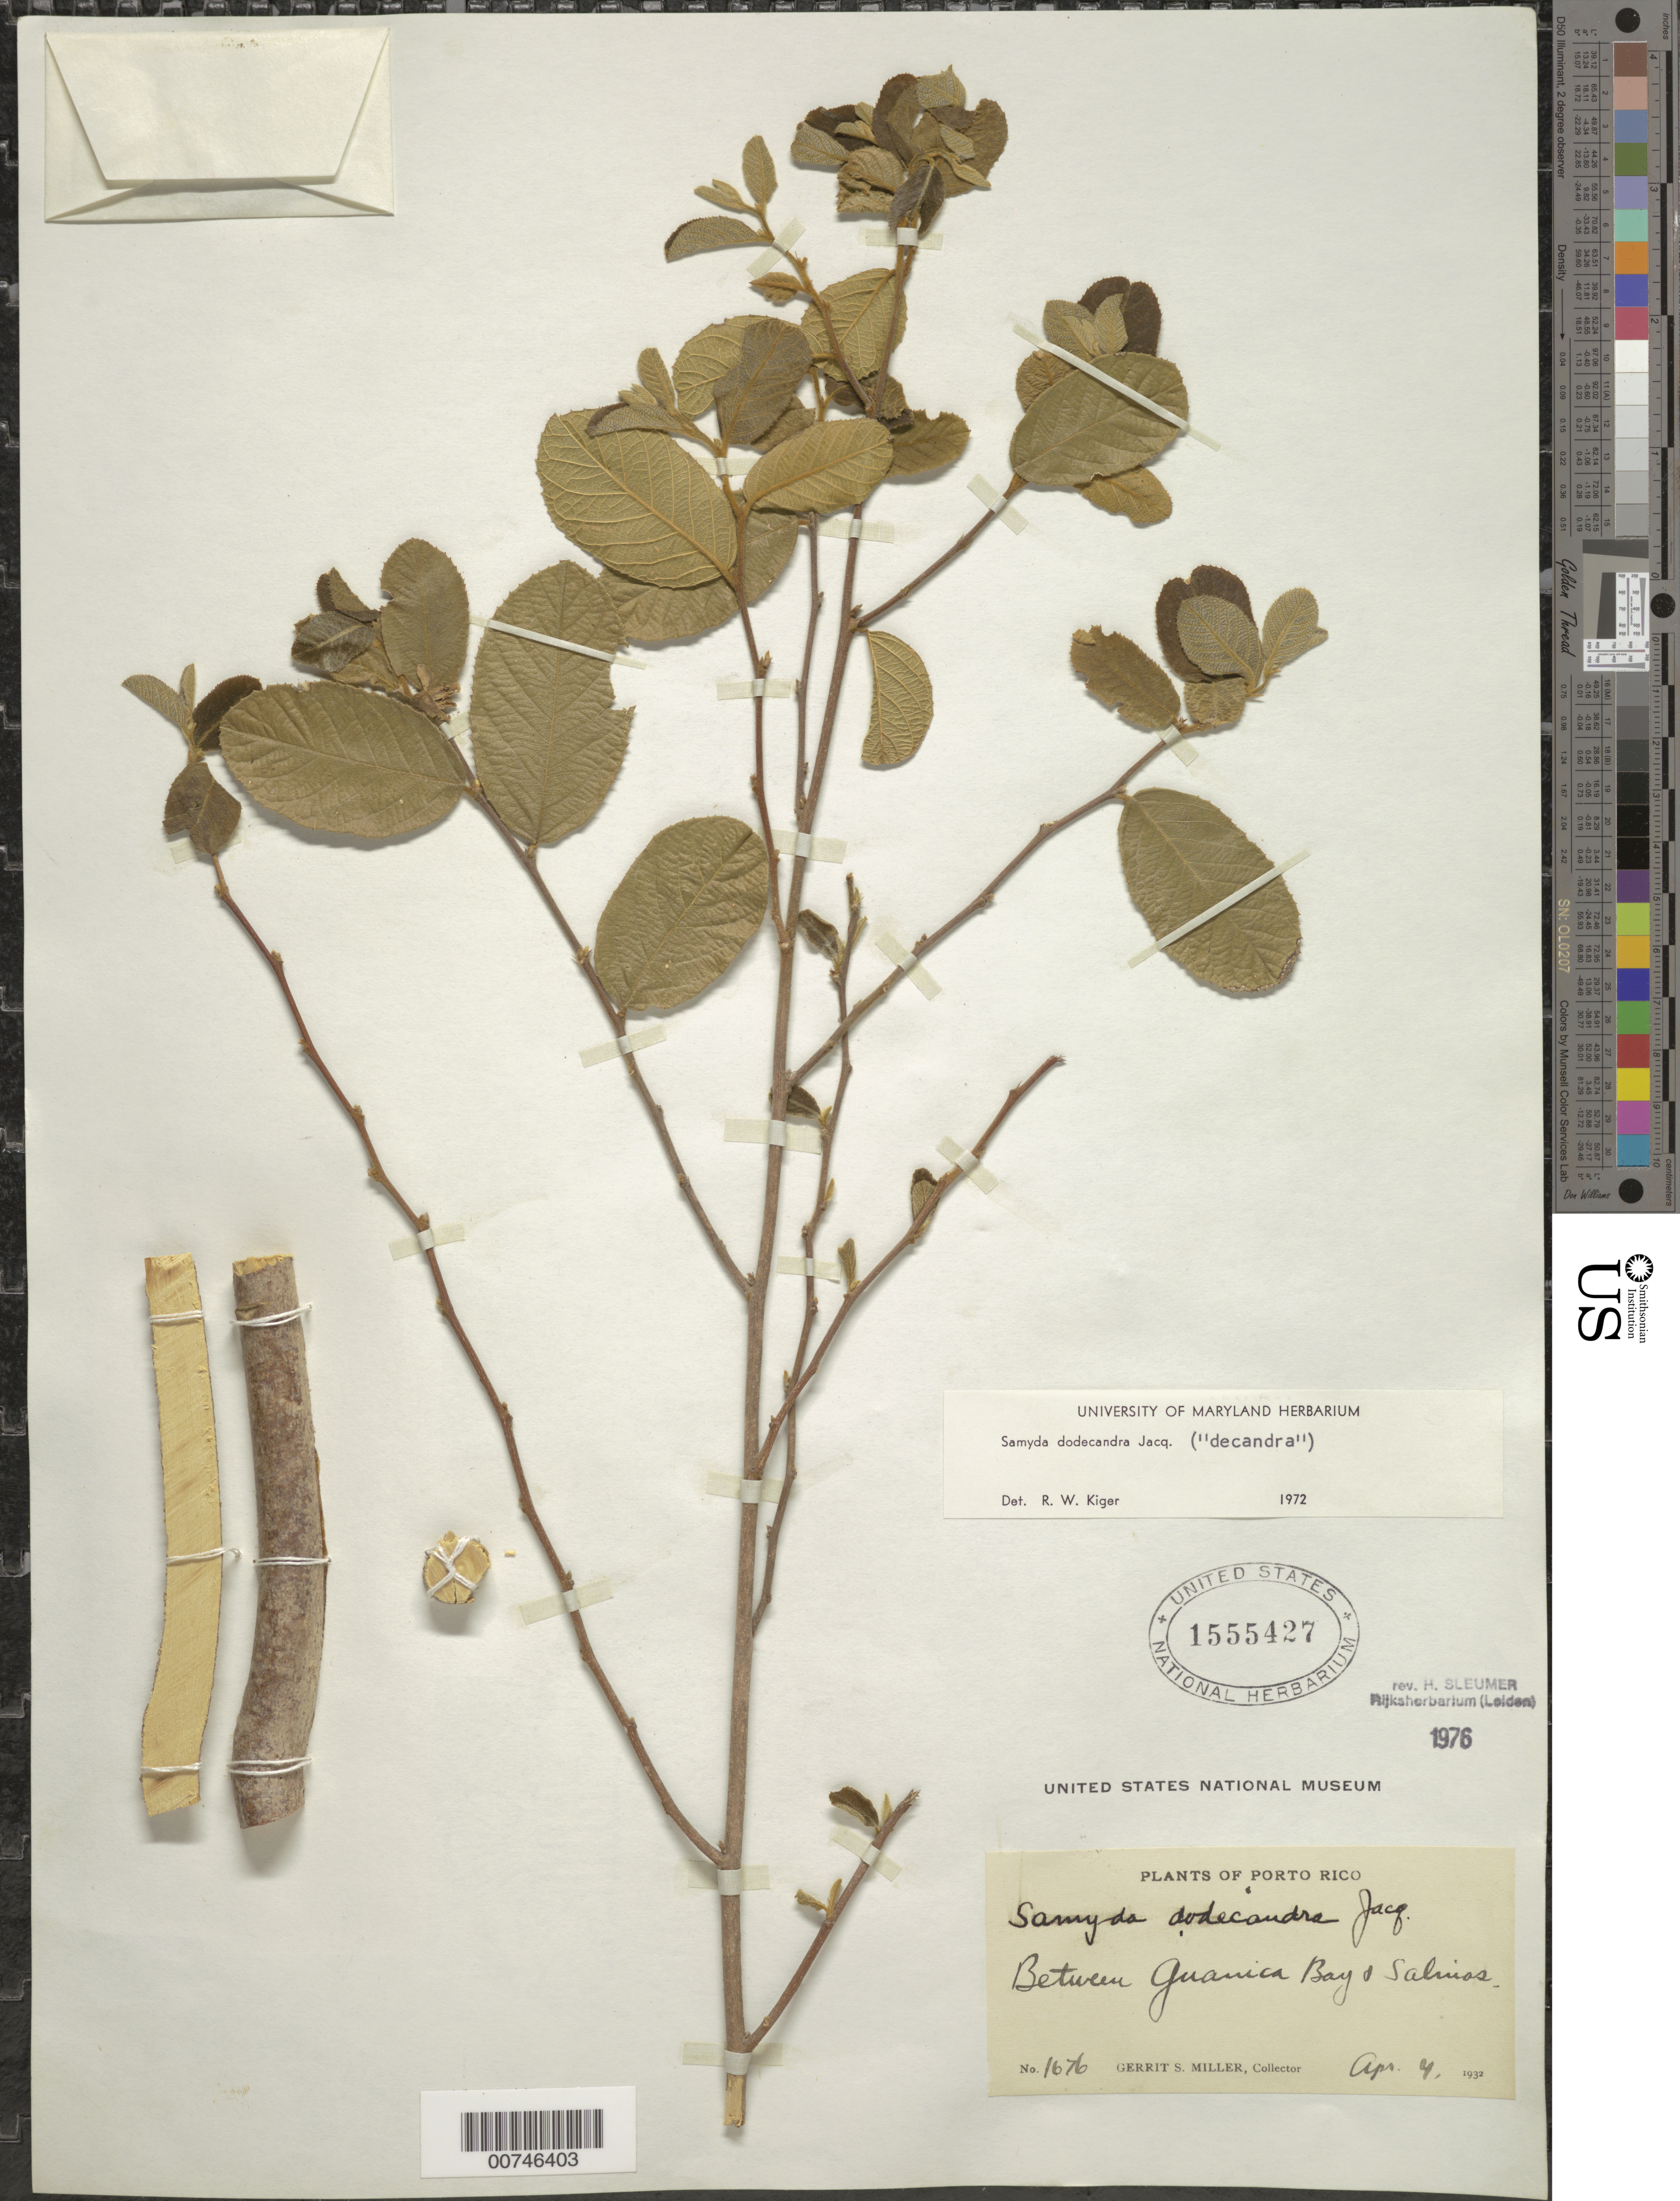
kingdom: Plantae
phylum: Tracheophyta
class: Magnoliopsida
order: Malpighiales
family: Salicaceae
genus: Casearia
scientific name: Casearia dodecandra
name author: (Jacq.) T. Samar. & M.H. Alford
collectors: G. S. Miller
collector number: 1676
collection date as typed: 04 Apr 1932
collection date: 1932-04-04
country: Puerto Rico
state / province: Guánica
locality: Between Guánica Bay and Salinas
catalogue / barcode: US 1555427